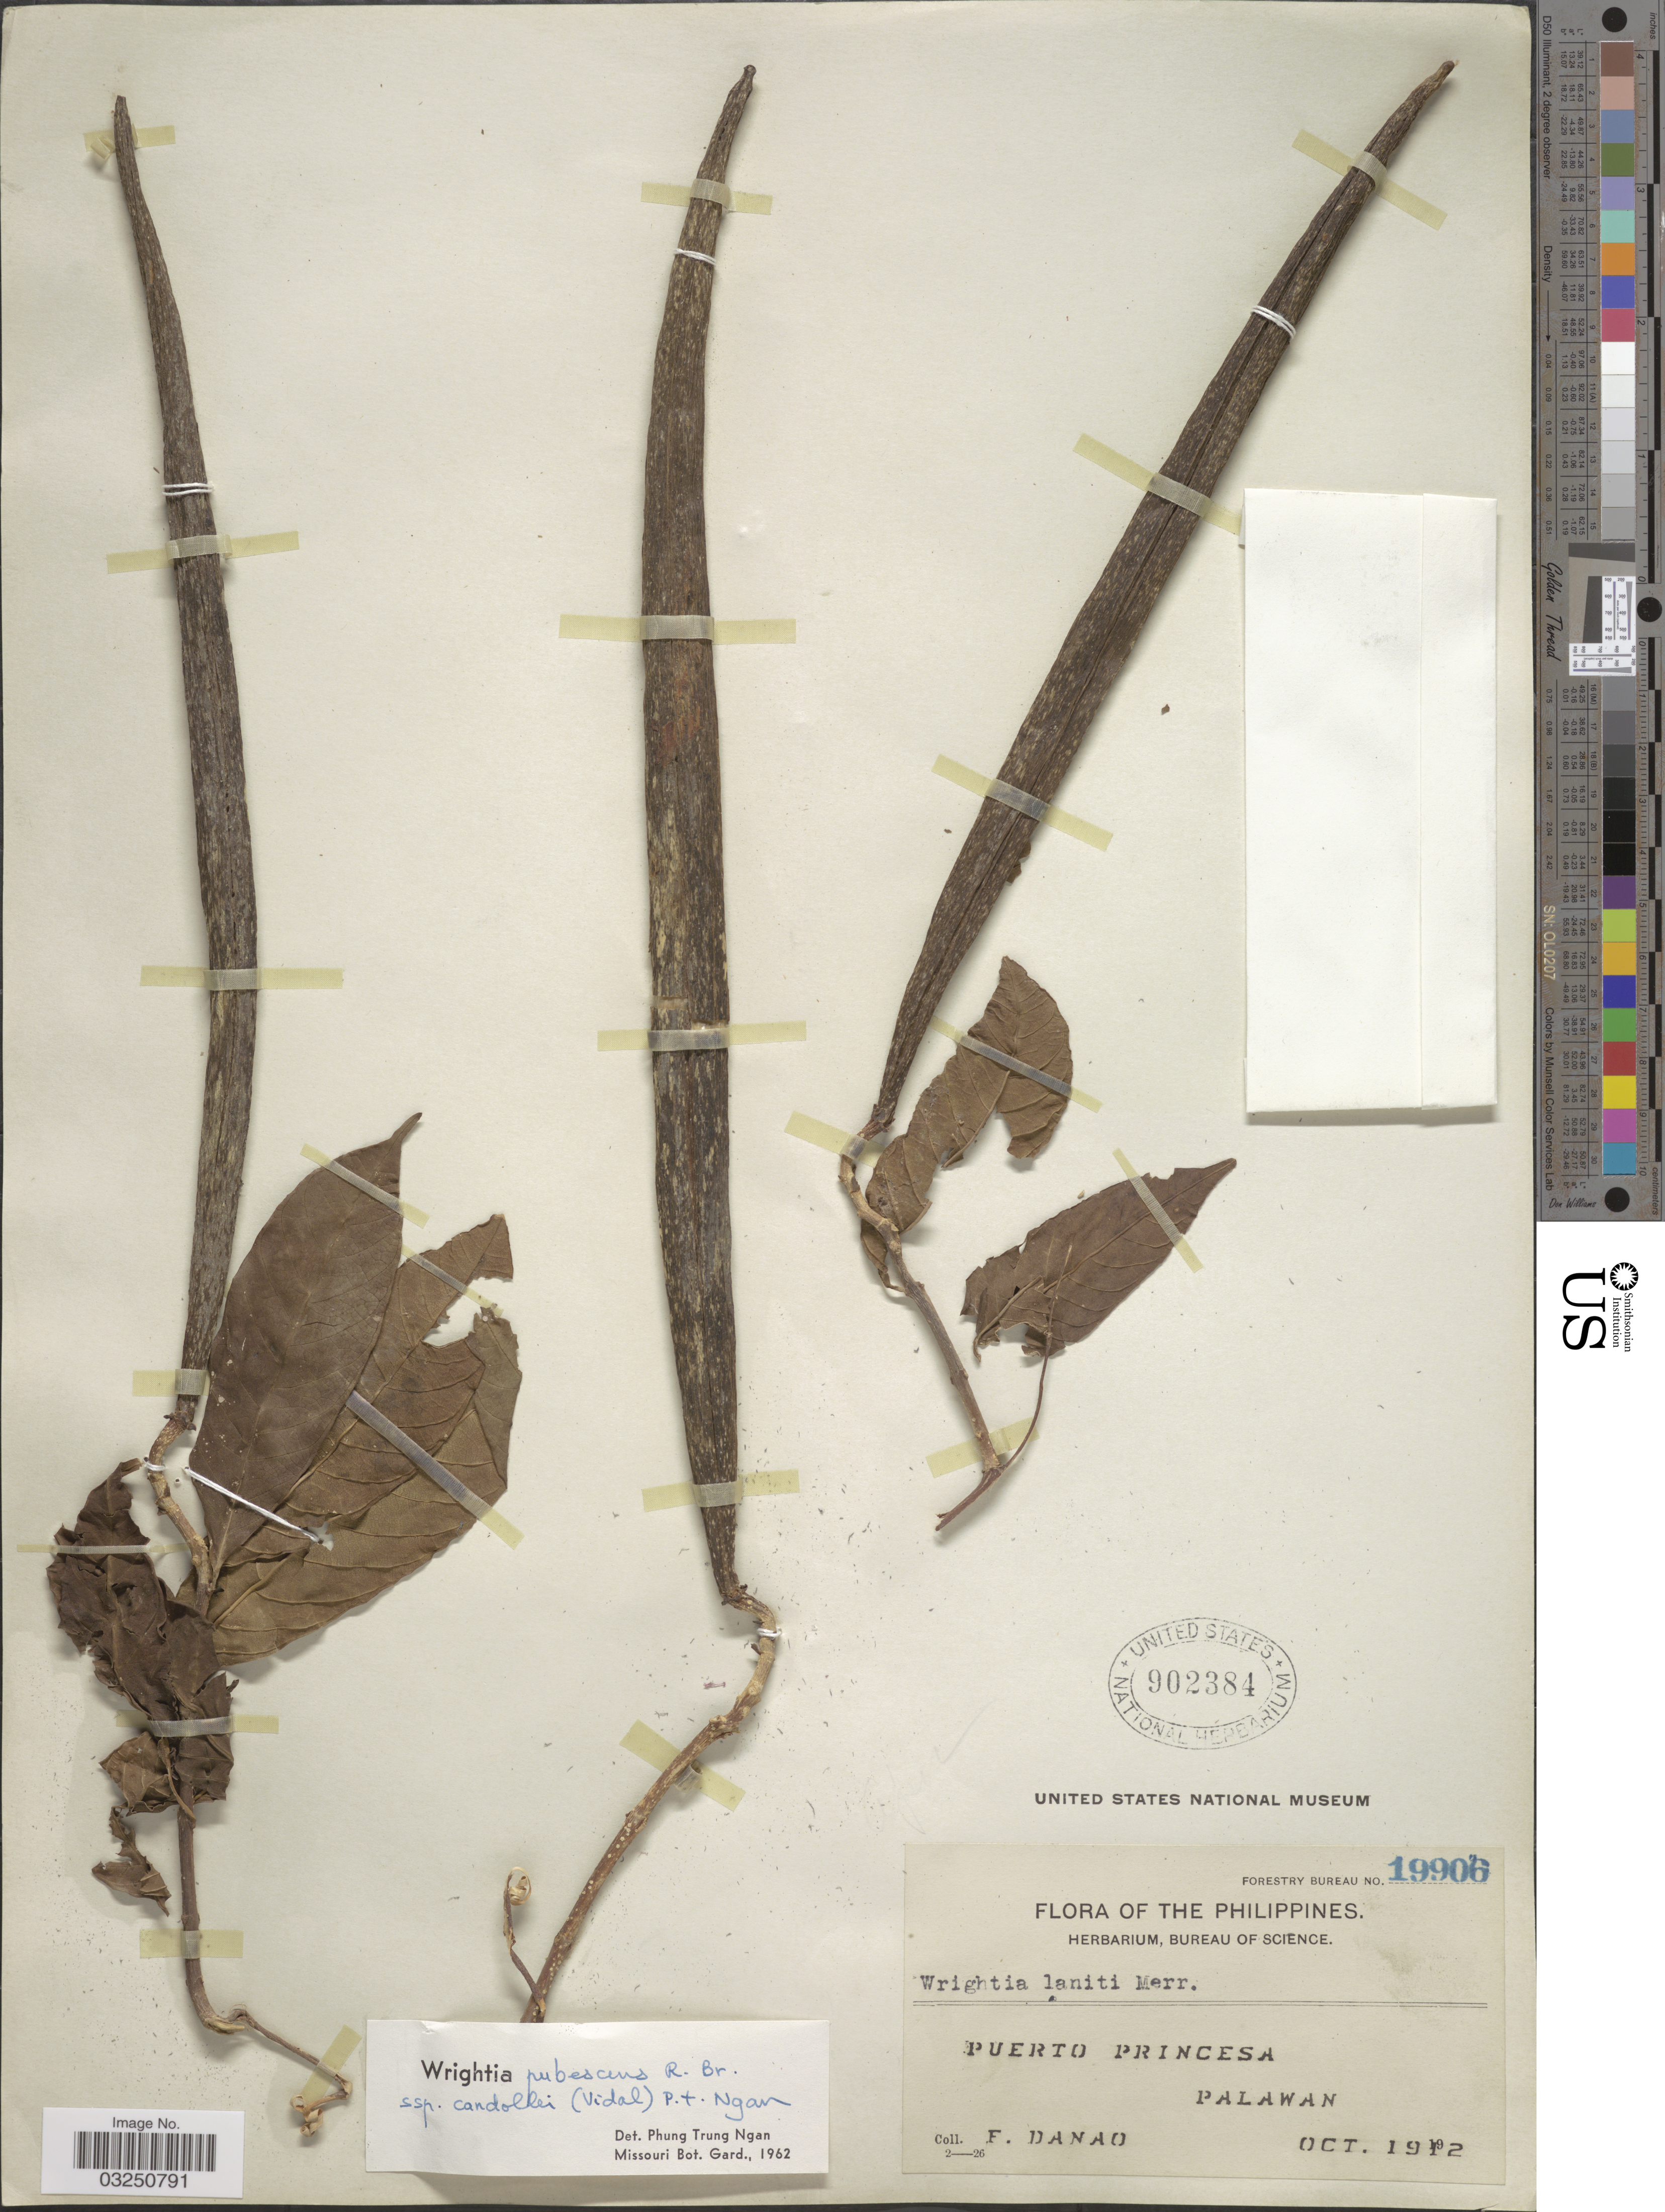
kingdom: Plantae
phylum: Tracheophyta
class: Magnoliopsida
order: Gentianales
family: Apocynaceae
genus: Wrightia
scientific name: Wrightia candollei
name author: Vidal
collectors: F. Danao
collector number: Forestry Bureau 19906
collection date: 1912-10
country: Philippines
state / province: Mimaropa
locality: Puerto Princesa.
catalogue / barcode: US 902384